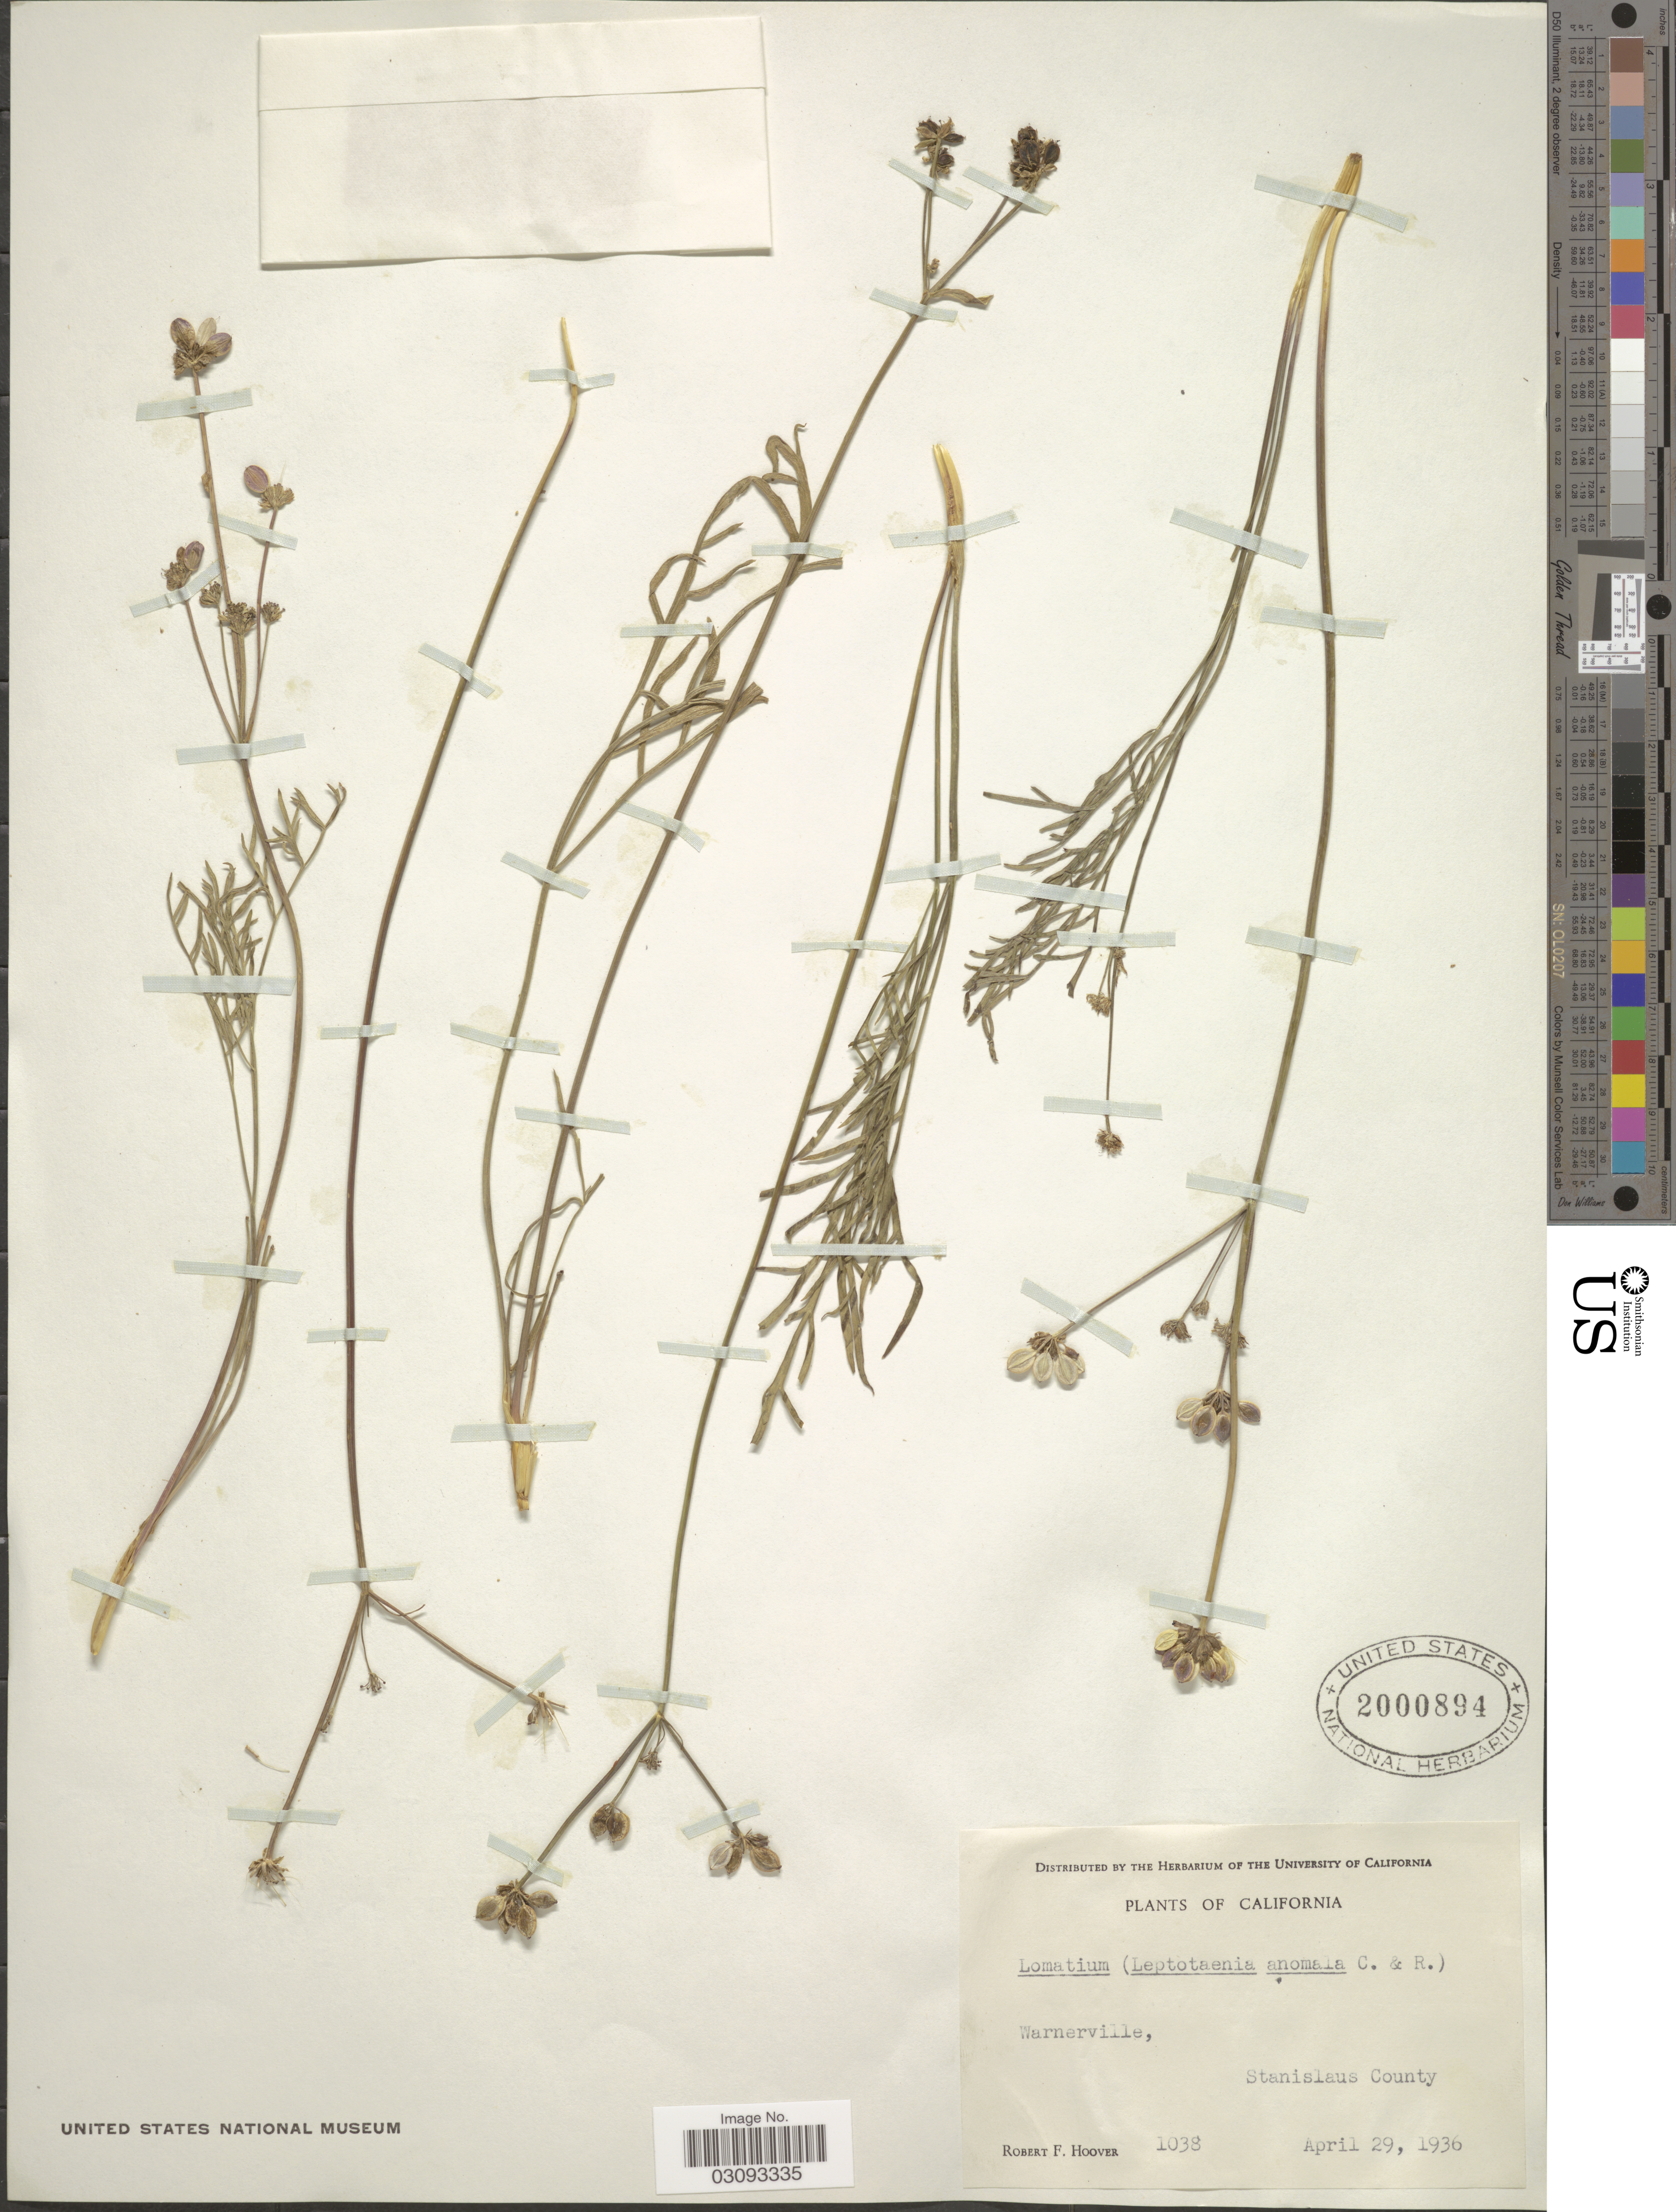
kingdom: Plantae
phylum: Tracheophyta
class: Magnoliopsida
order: Apiales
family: Apiaceae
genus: Lomatium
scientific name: Lomatium anomalum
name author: M.E. Jones ex J.M. Coult. & Rose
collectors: R. F. Hoover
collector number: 1038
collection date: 1936-04-29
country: United States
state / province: California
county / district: Stanislaus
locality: Warnerville, Stanislaus County.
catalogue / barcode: US 2000894